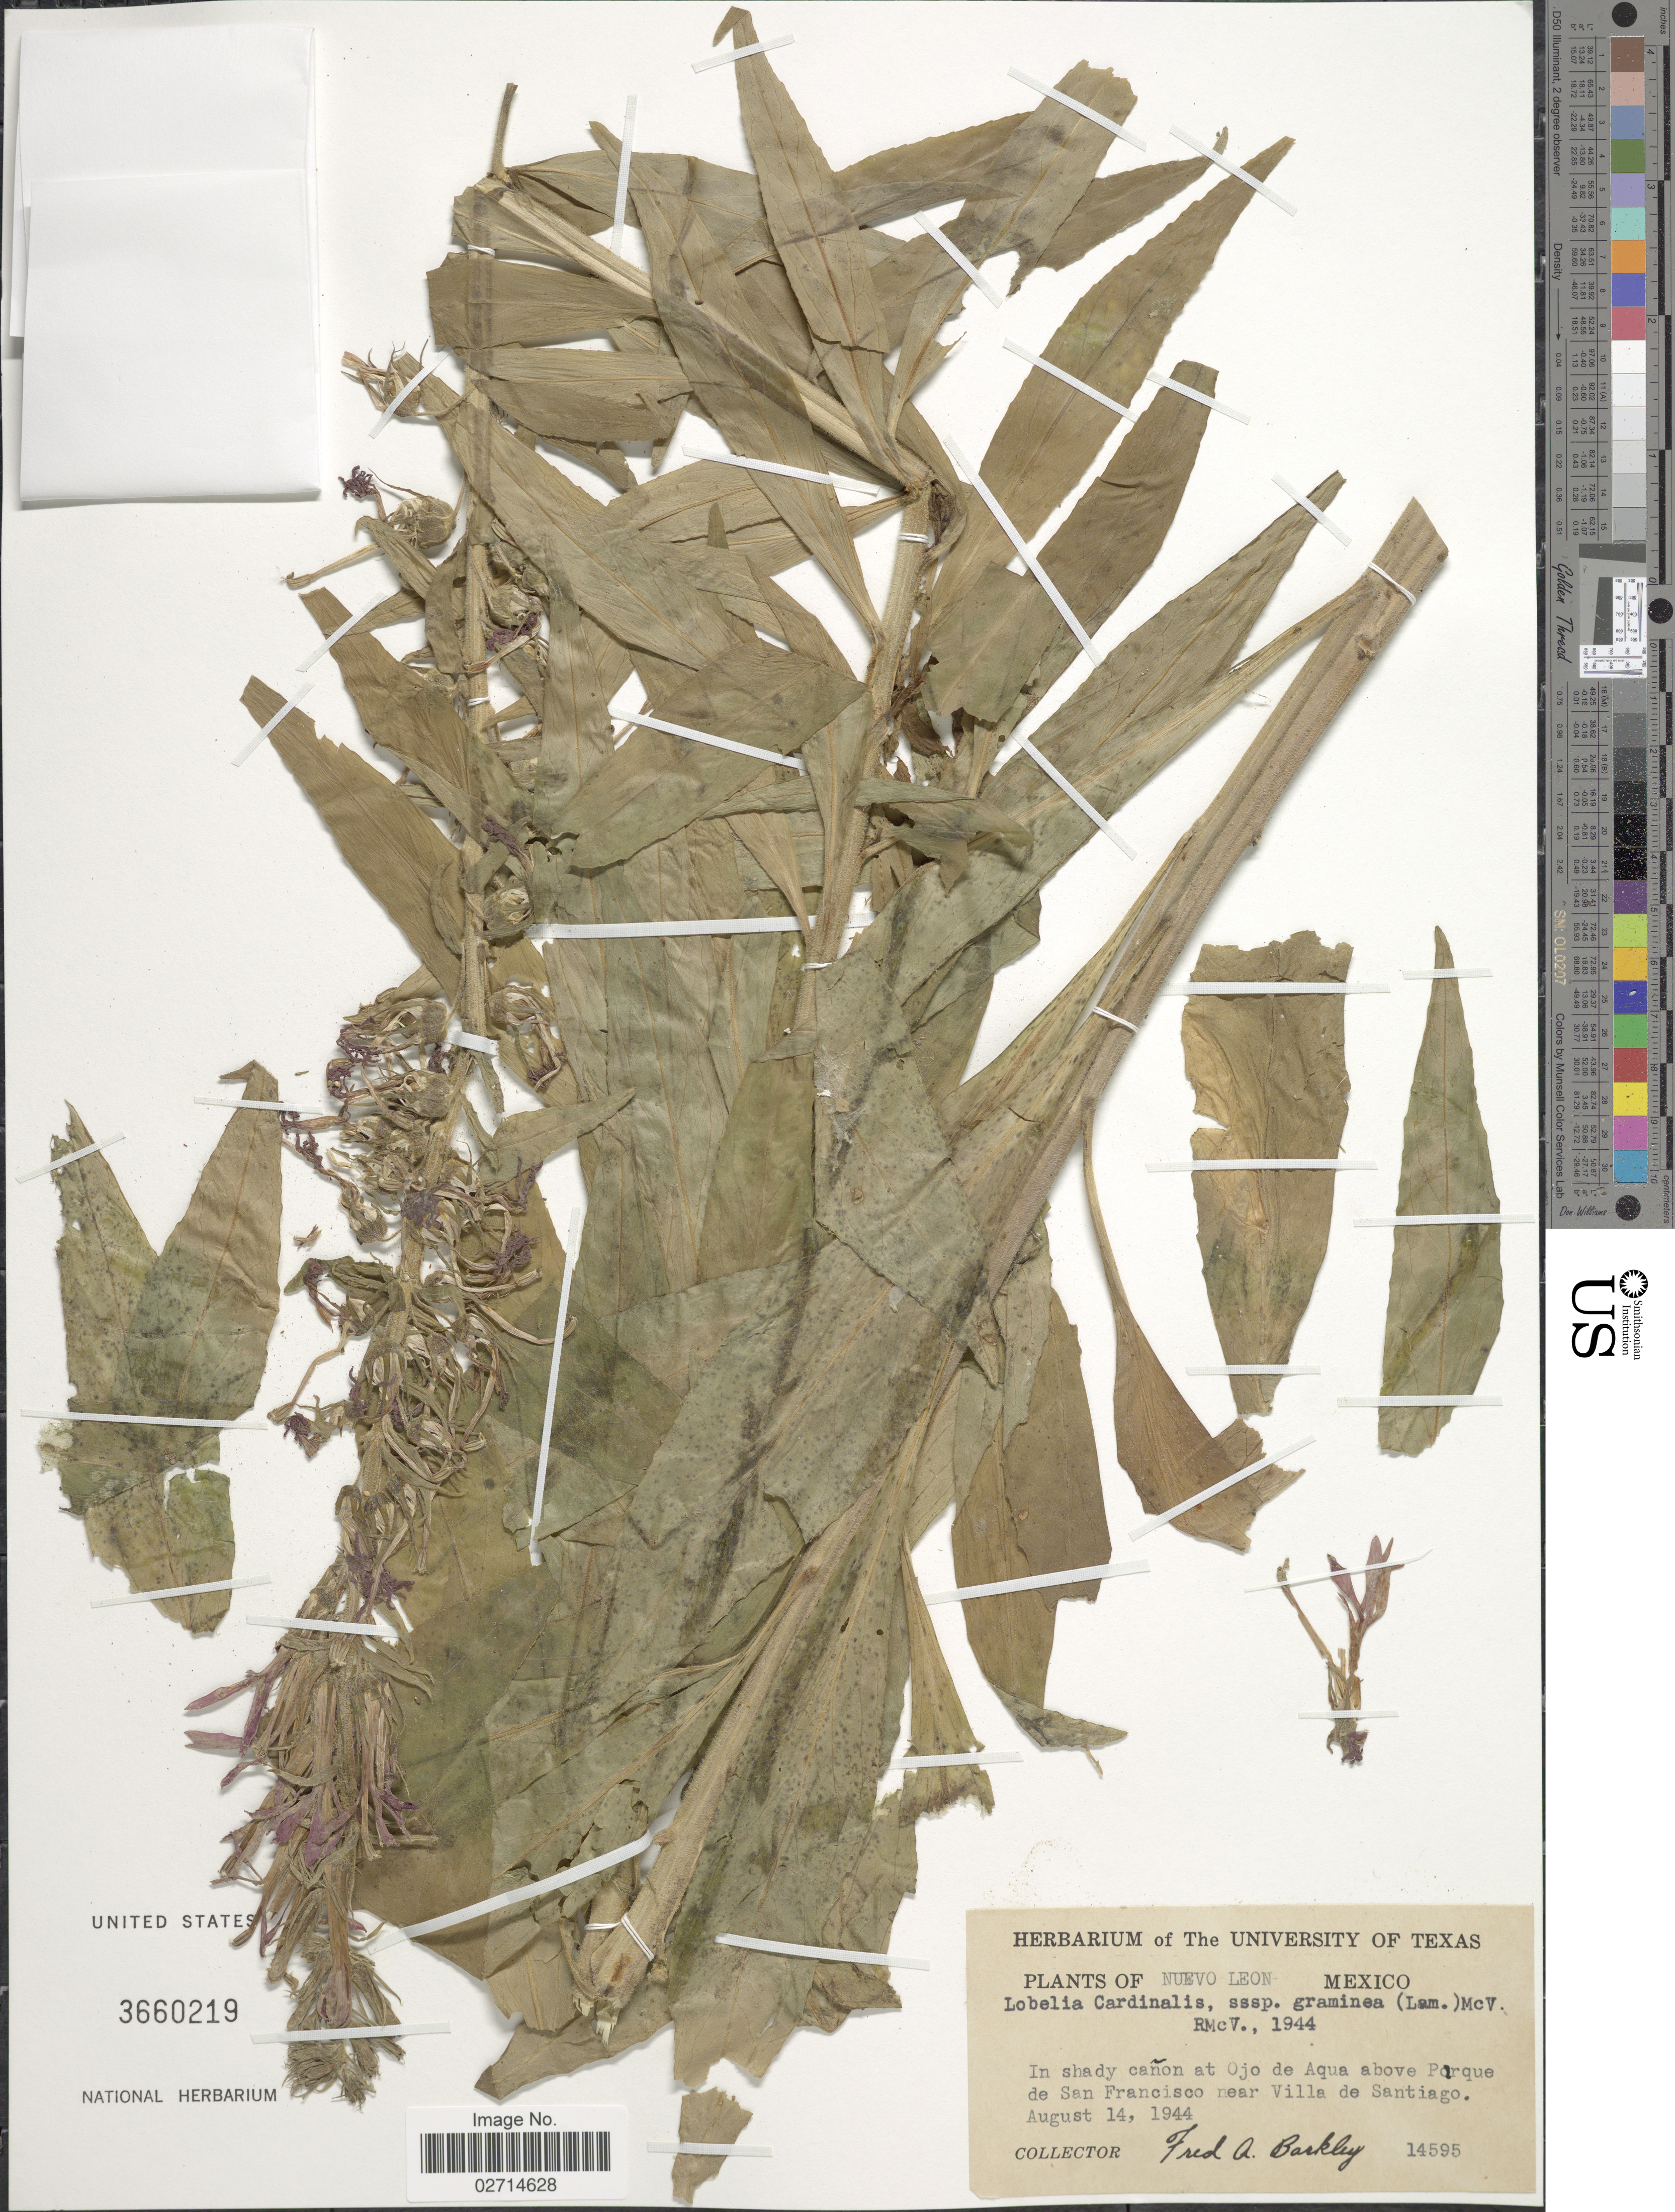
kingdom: Plantae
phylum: Tracheophyta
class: Magnoliopsida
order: Asterales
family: Campanulaceae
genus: Lobelia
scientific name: Lobelia cardinalis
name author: L.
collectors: F. A. Barkley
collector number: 14595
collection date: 1944-08-14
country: Mexico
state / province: Nuevo León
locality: In shady canon at Ojo de Agua above Parque de San Francisco near Villa de Santiago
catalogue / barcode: US 3660219